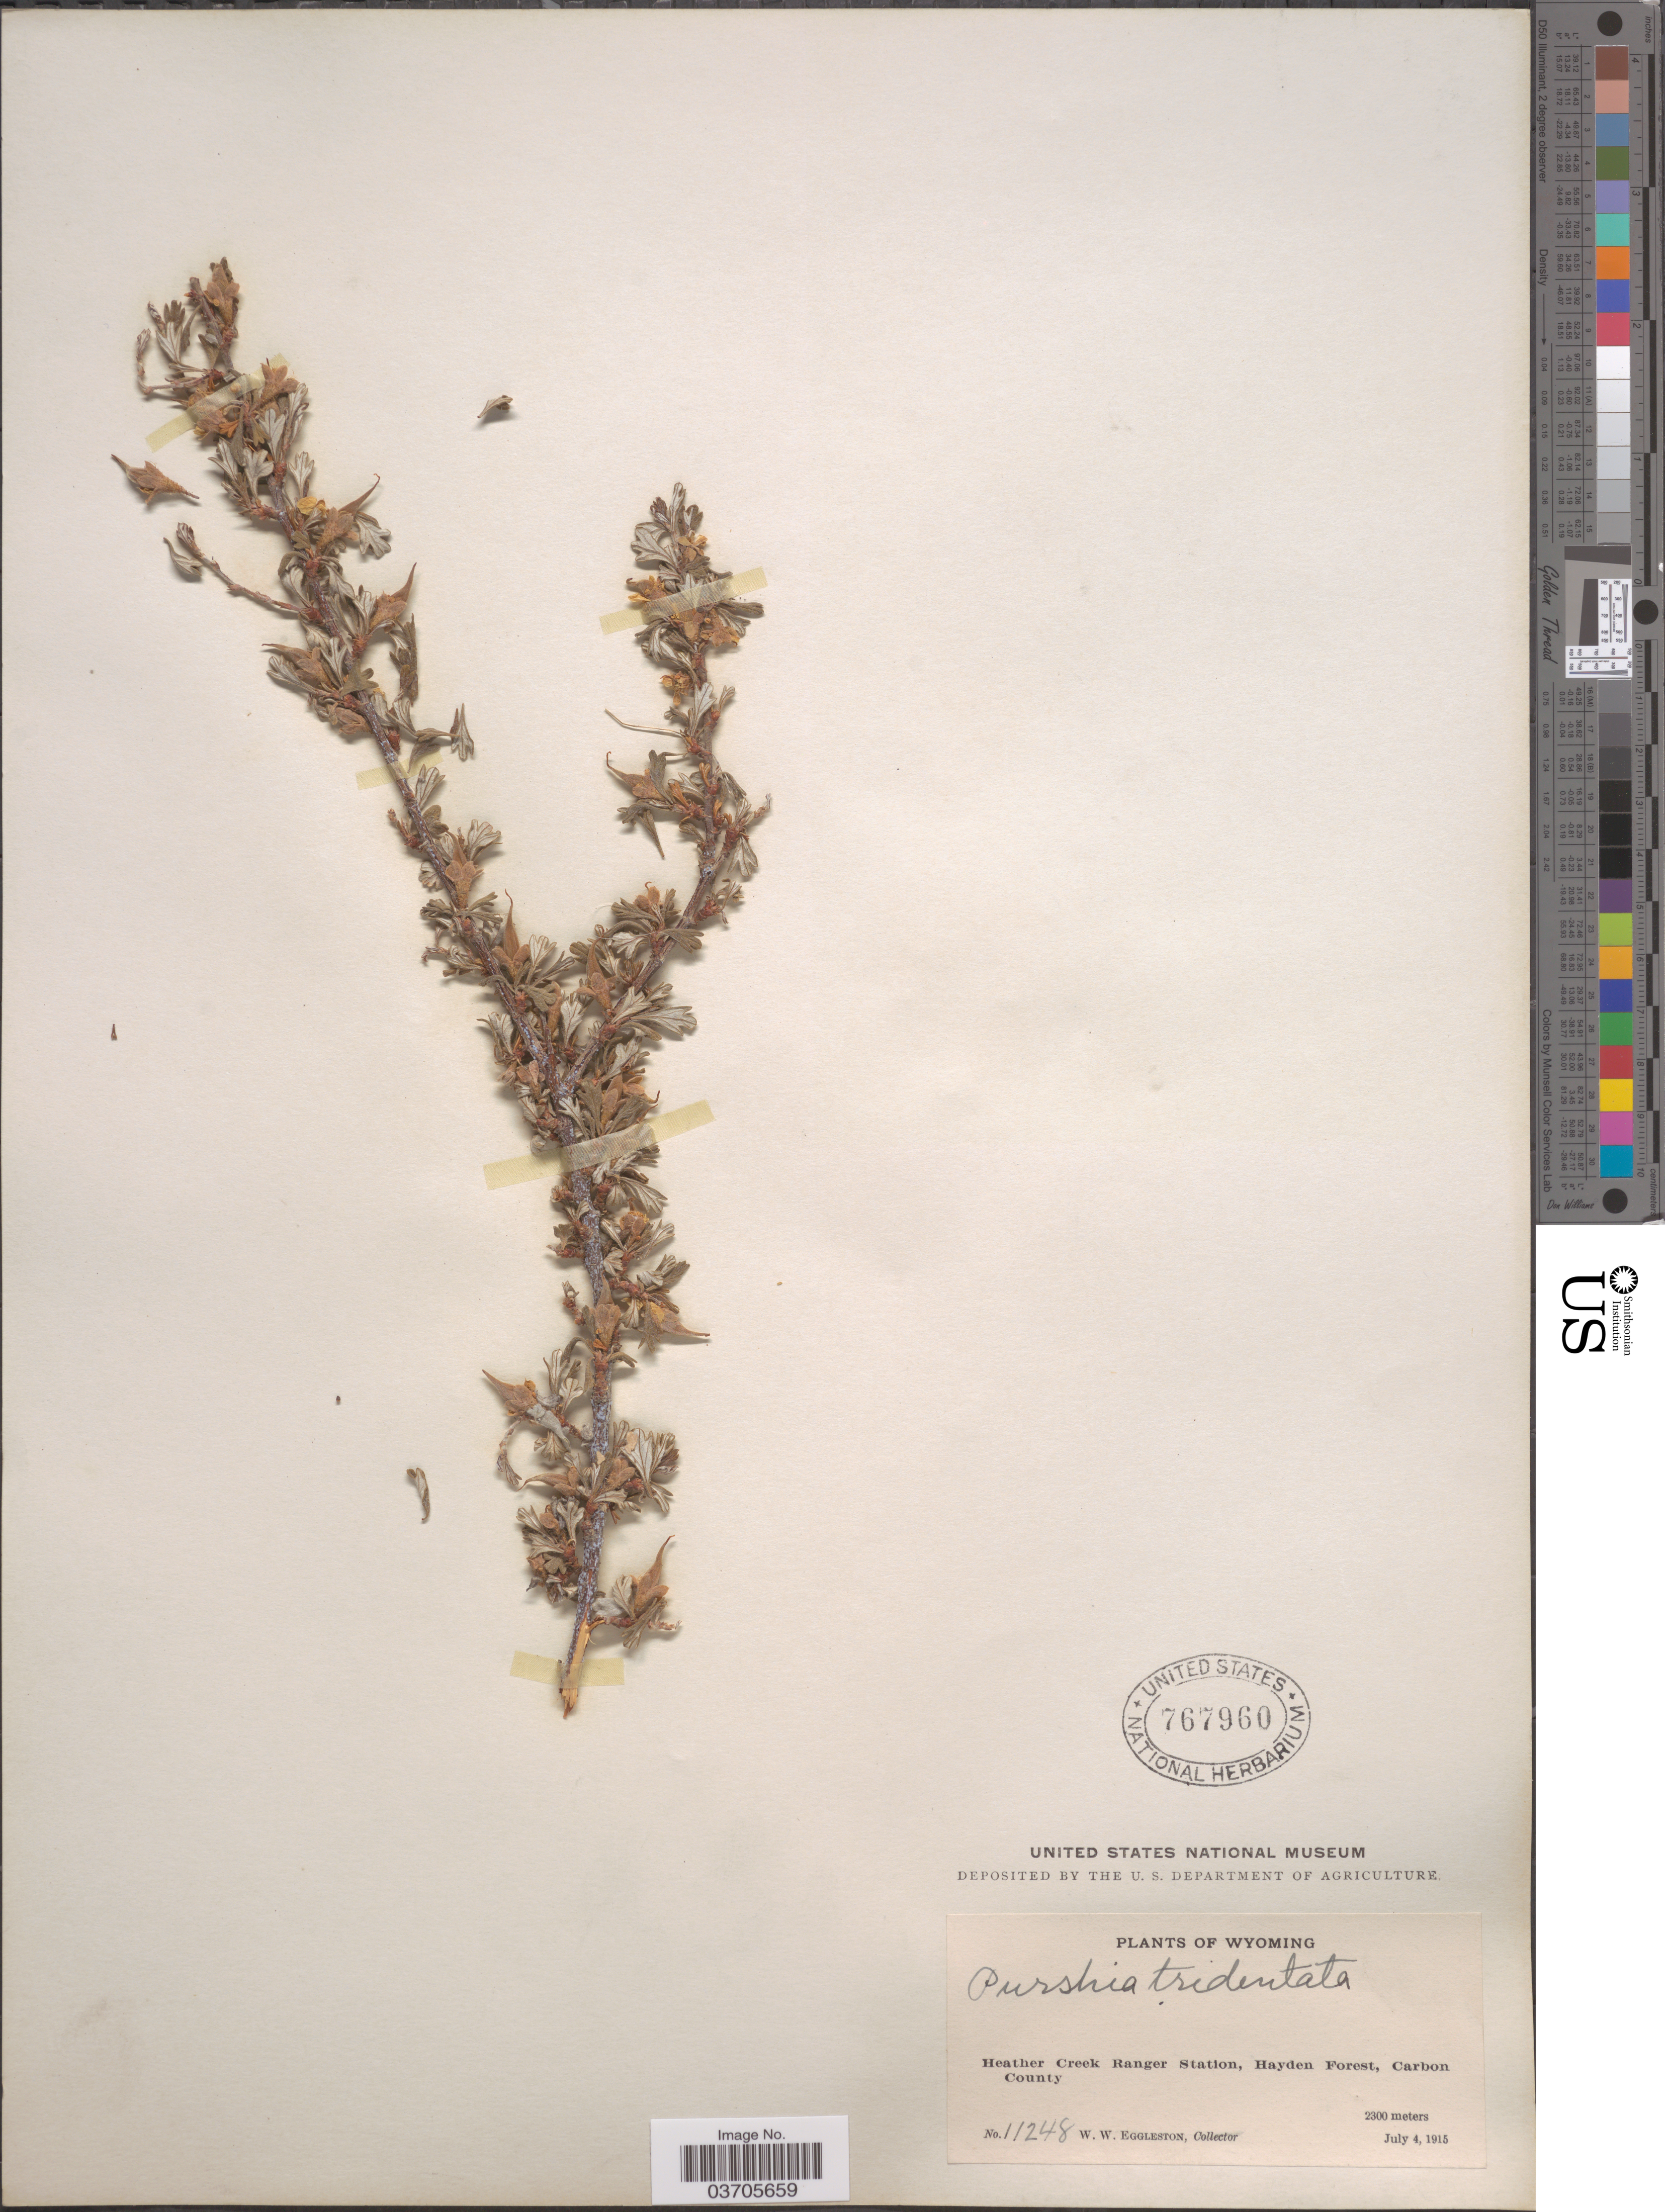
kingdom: Plantae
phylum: Tracheophyta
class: Magnoliopsida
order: Rosales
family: Rosaceae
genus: Purshia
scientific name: Purshia tridentata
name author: (Pursh) DC.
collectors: W. W. Eggleston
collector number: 11248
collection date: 1915-07-04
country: United States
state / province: Wyoming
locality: Heather Creek Ranger Station, Hayden Forest, Carbon County.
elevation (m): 2300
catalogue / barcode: US 767960